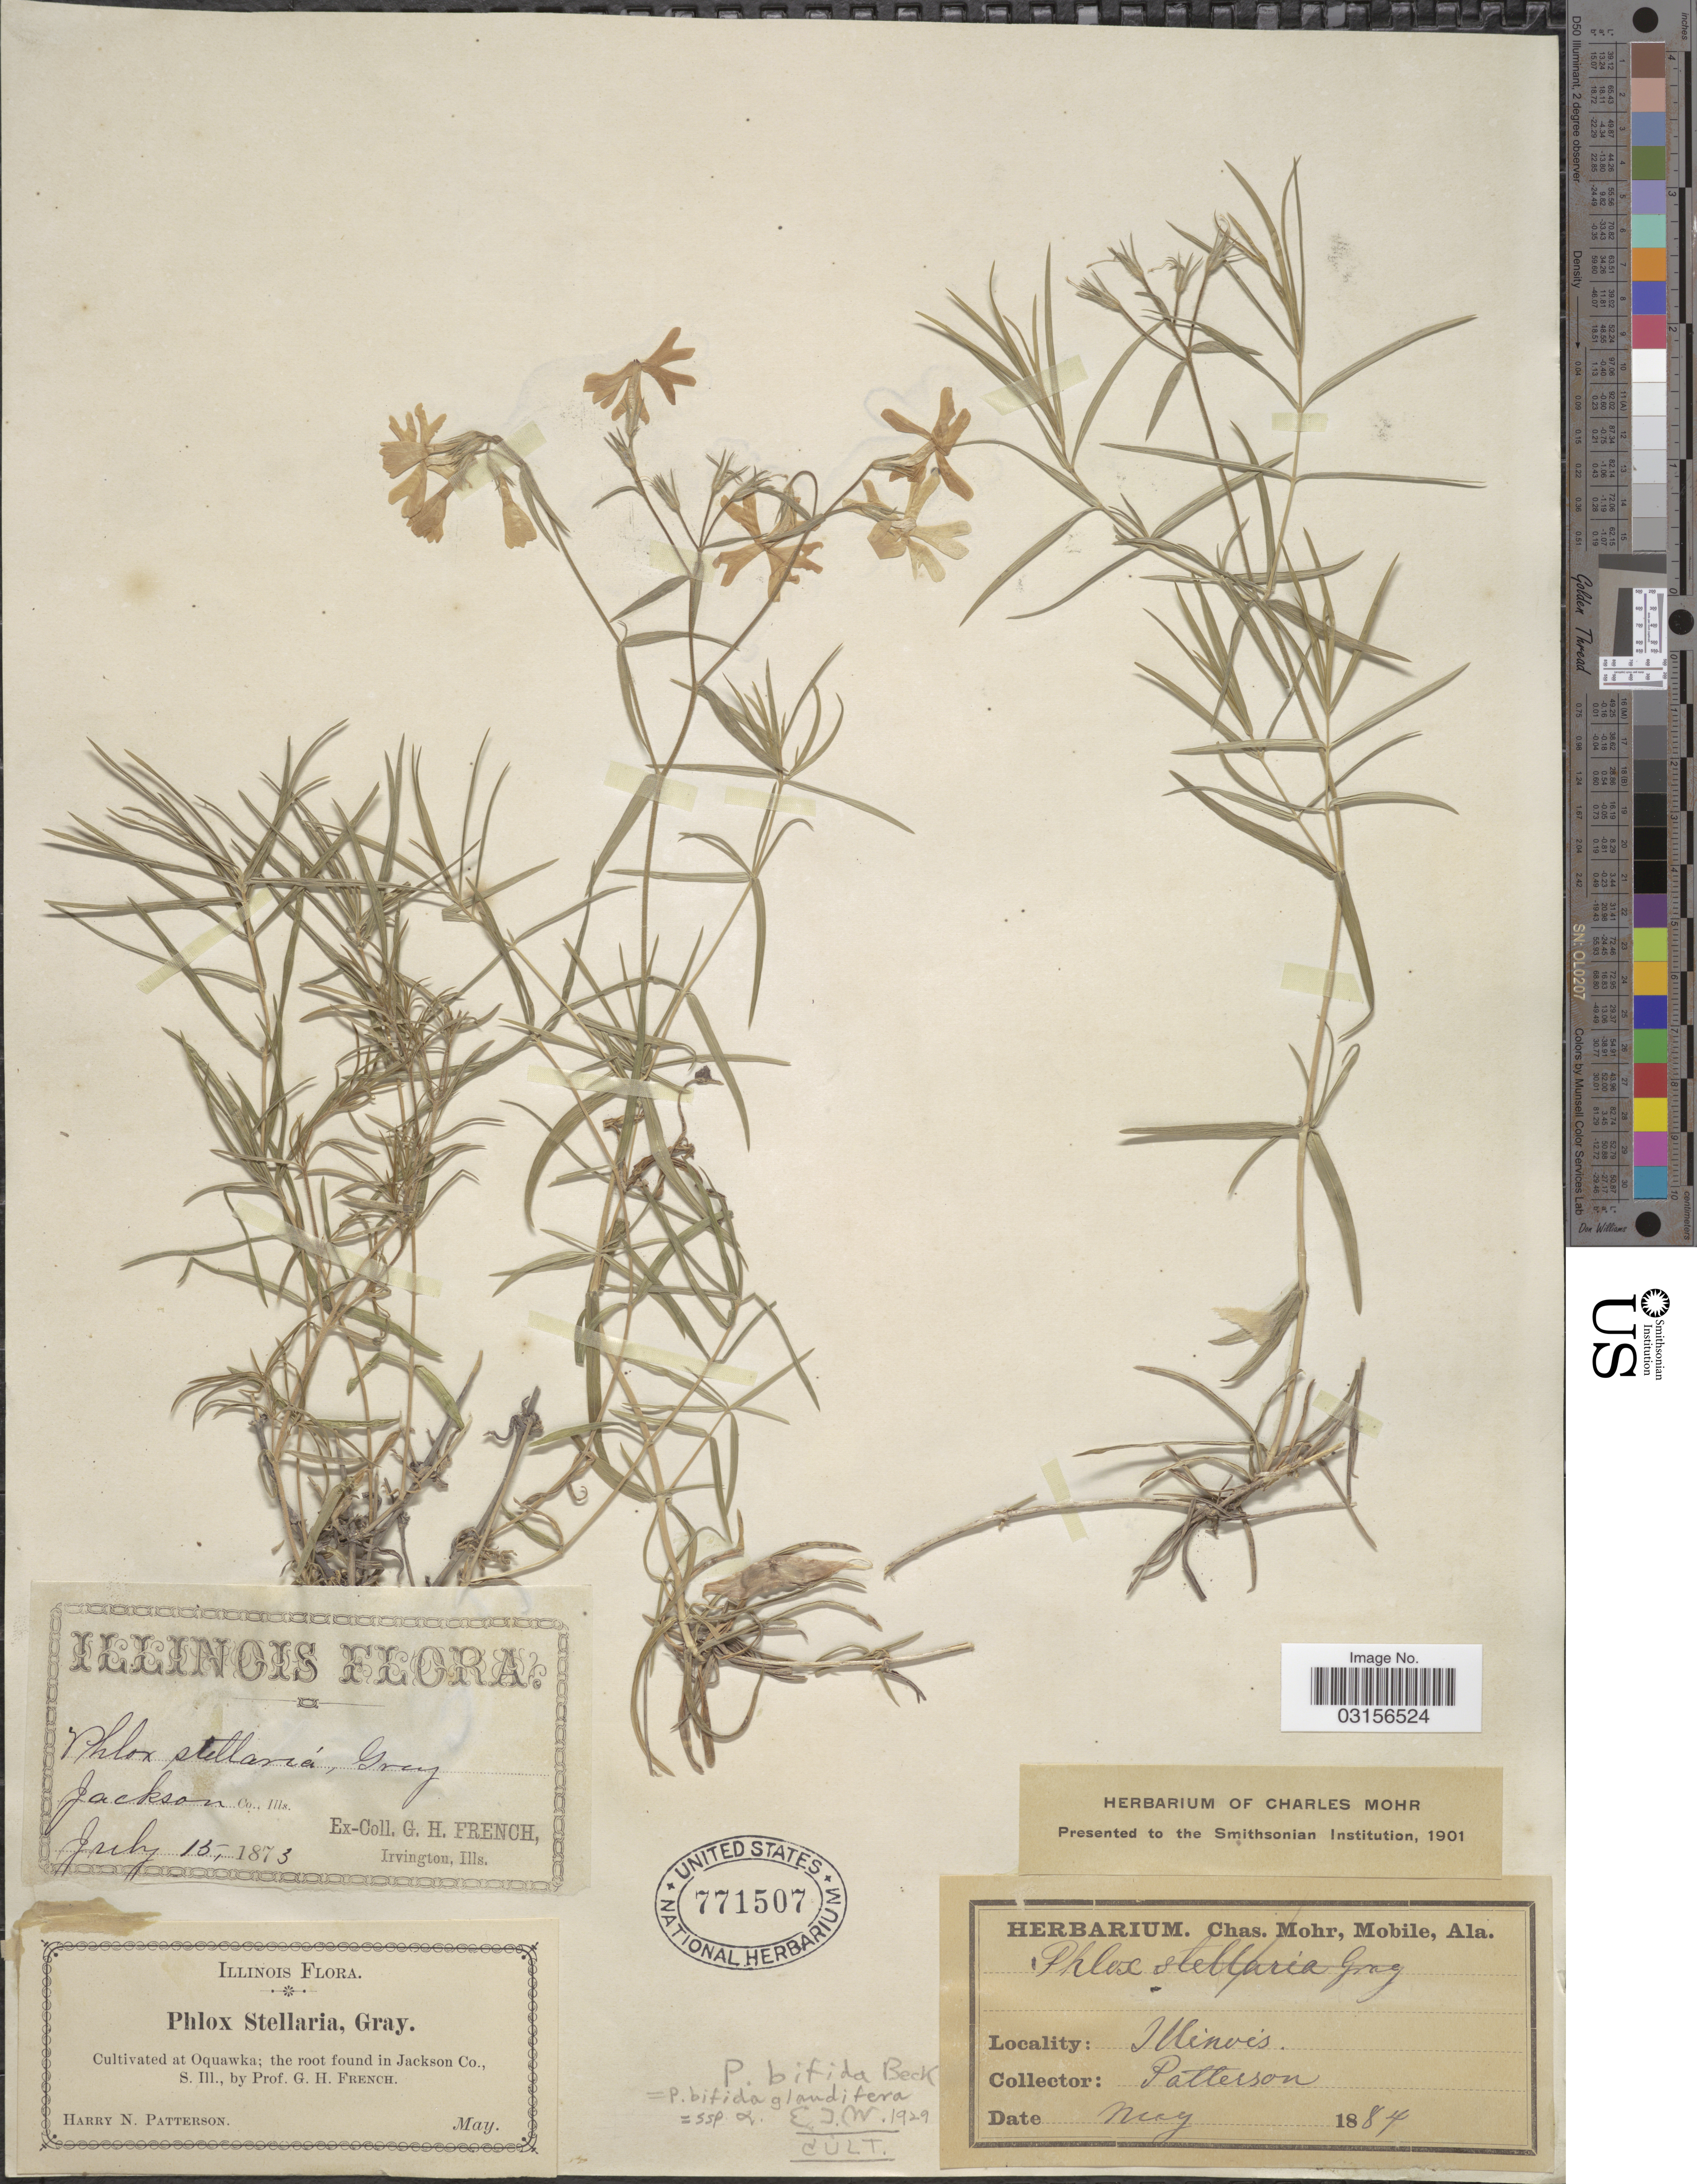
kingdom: Plantae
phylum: Tracheophyta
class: Magnoliopsida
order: Ericales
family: Polemoniaceae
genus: Phlox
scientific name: Phlox bifida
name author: L.C. Beck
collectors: G. H. French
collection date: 1873-07-15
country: United States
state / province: Illinois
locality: Jackson Co., Ills.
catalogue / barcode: US 771507